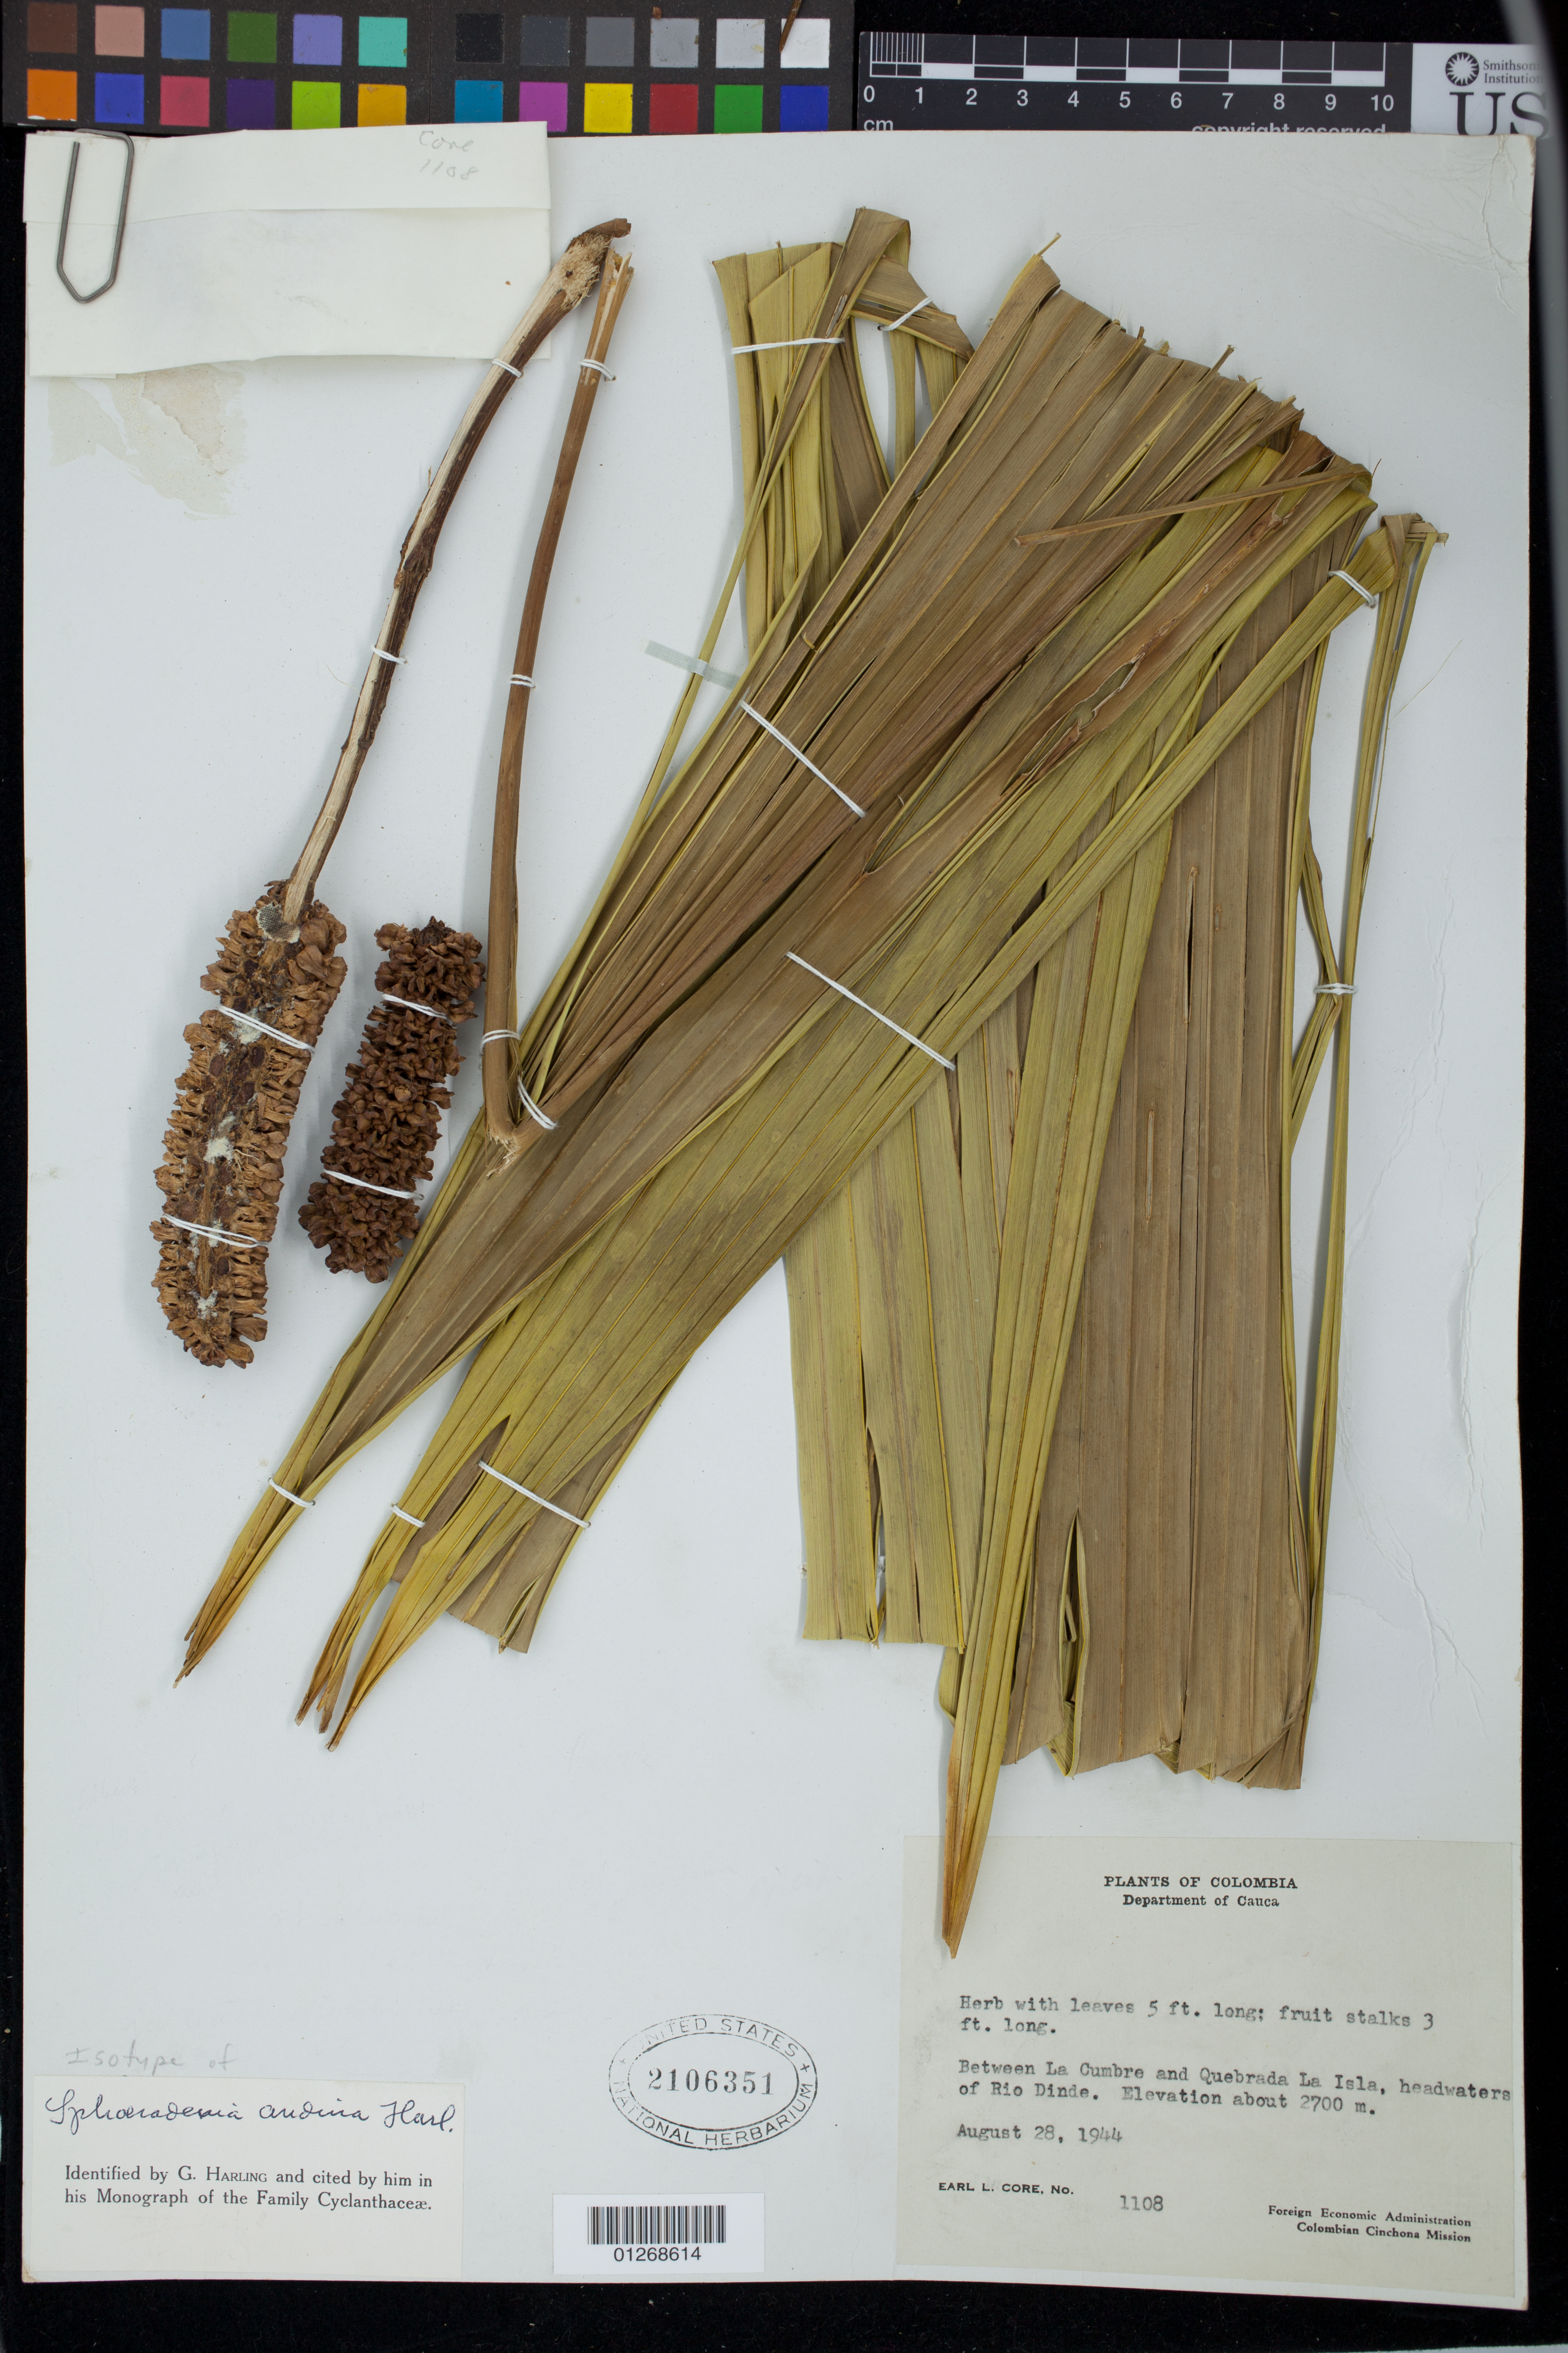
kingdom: Plantae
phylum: Tracheophyta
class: Liliopsida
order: Pandanales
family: Cyclanthaceae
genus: Sphaeradenia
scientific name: Sphaeradenia andina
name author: Harling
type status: Isotype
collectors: E. L. Core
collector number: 1108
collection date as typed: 28 Aug 1944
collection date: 1944-08-28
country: Colombia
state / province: Cauca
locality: Between La Cumbe and Quebrada La Isla, headwaters of Rio Dinde.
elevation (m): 2700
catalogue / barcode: US 2106351